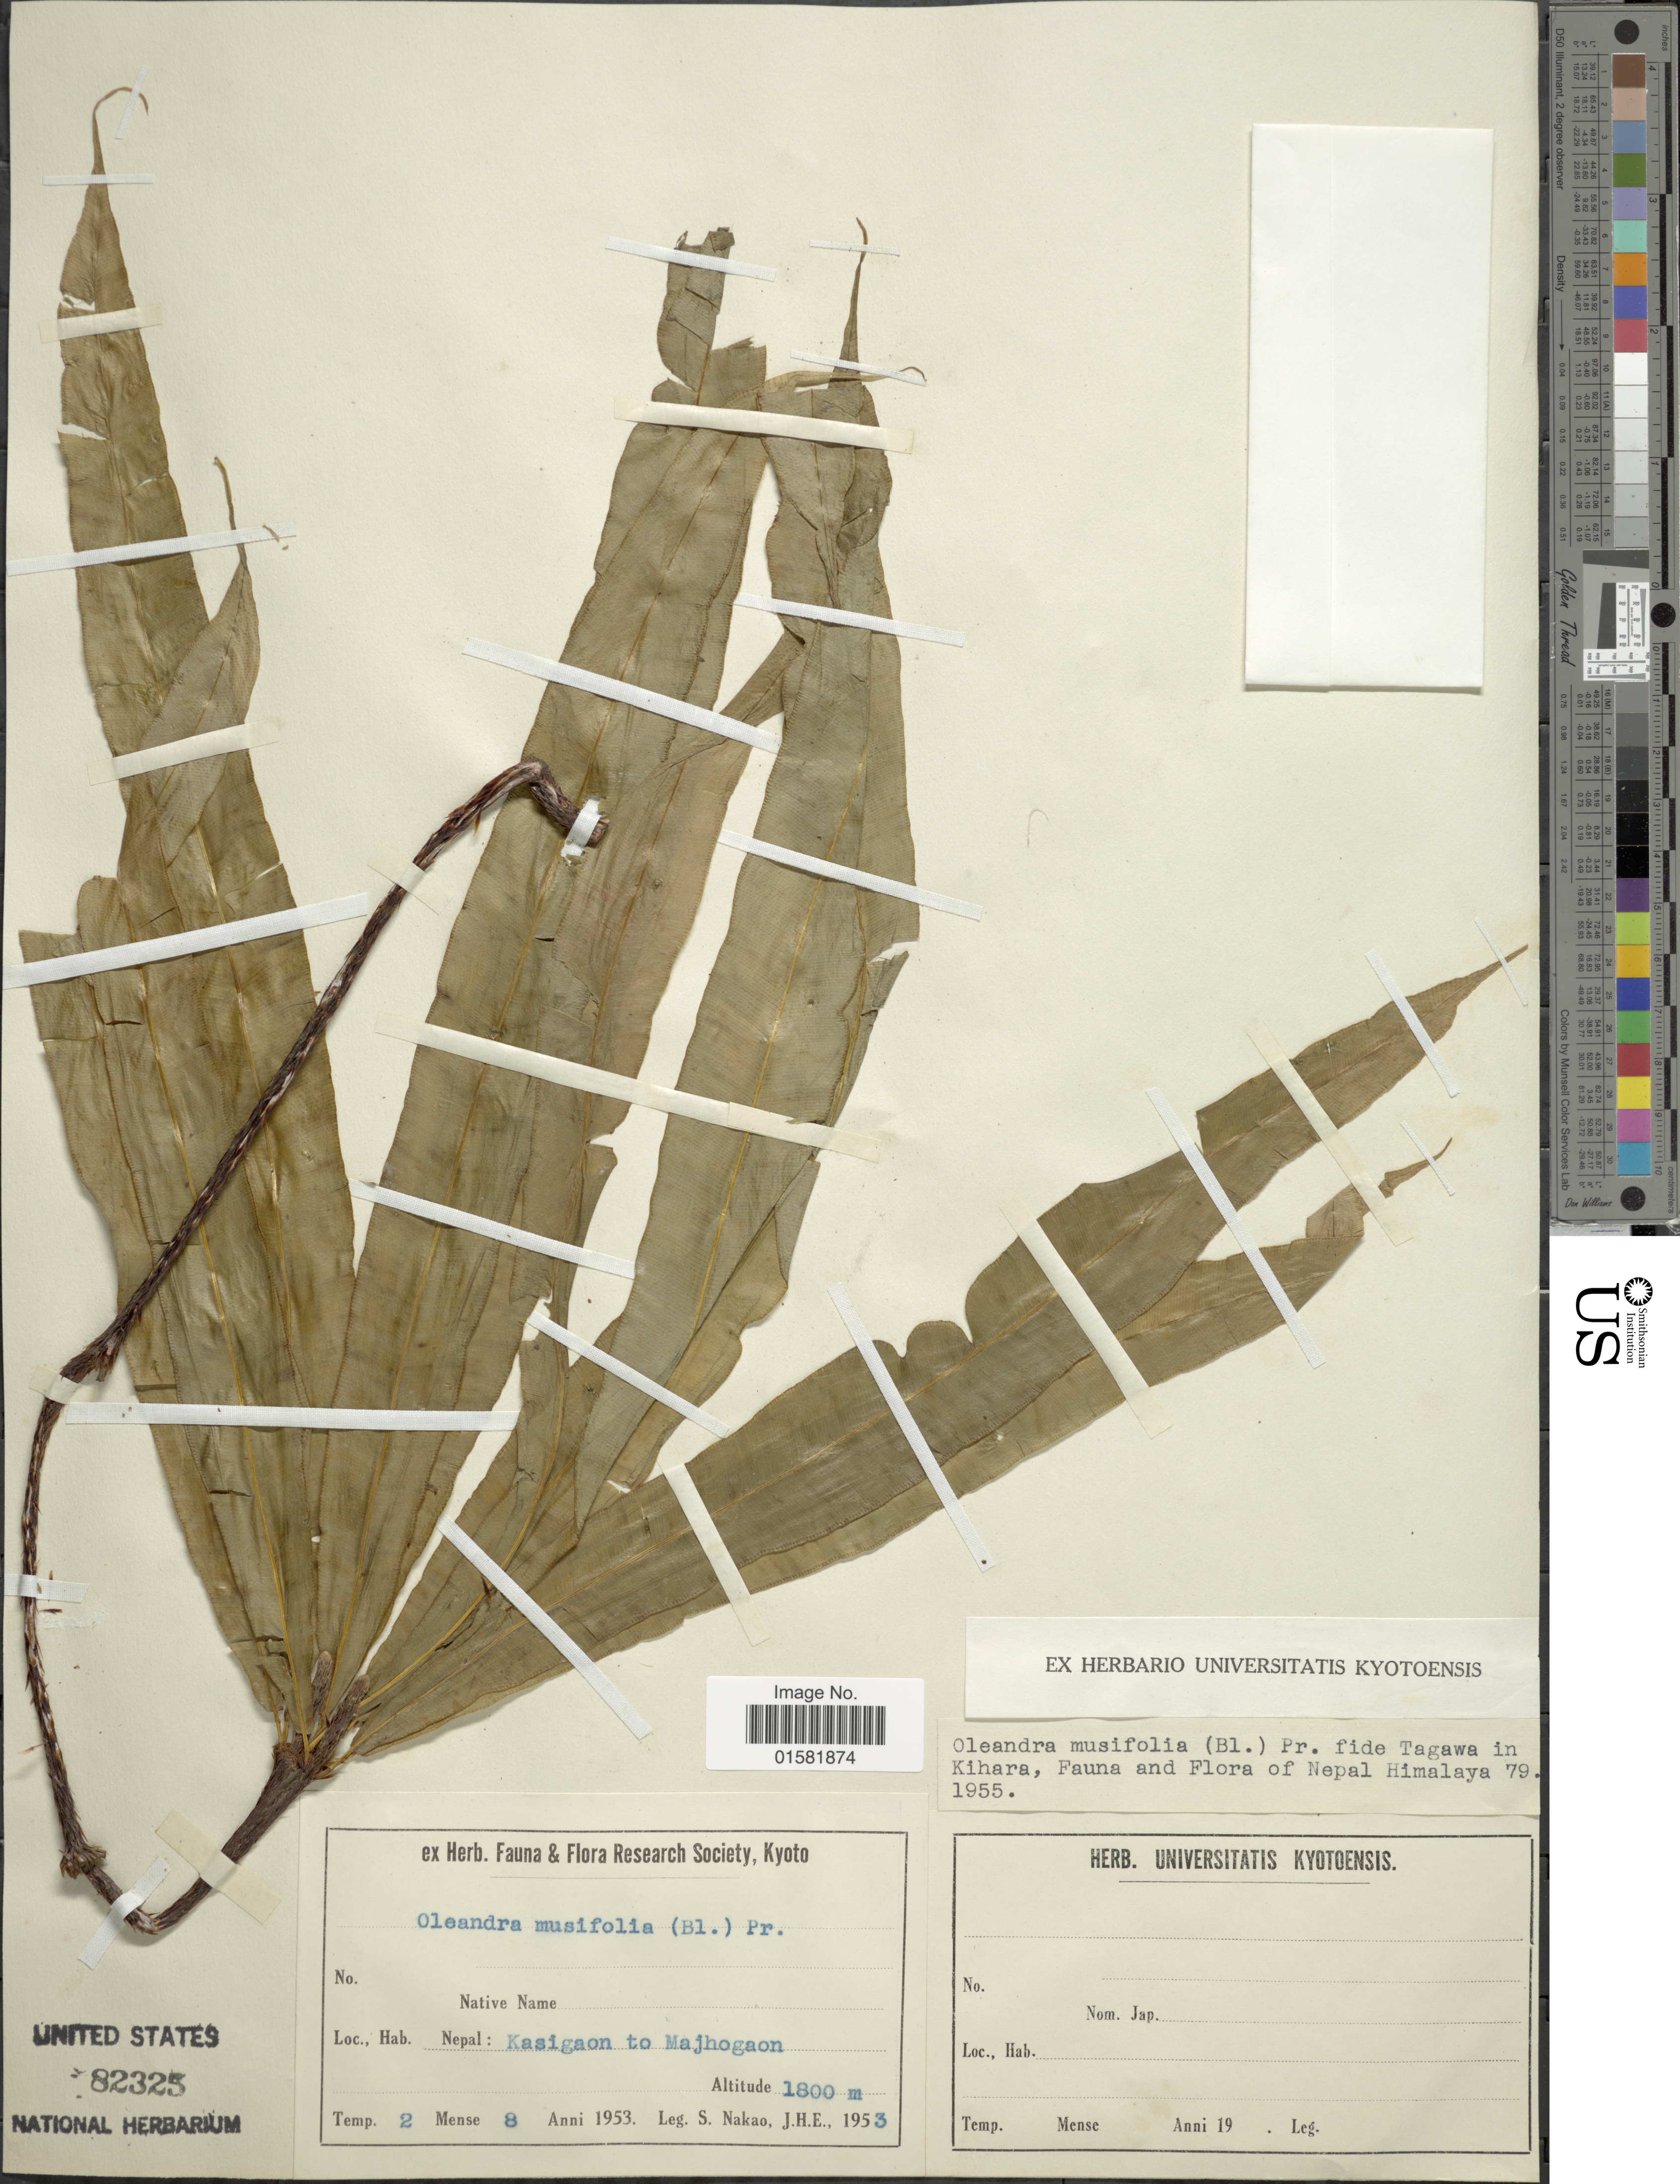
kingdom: Plantae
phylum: Tracheophyta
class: Polypodiopsida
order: Polypodiales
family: Oleandraceae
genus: Oleandra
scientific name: Oleandra musifolia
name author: (Bedd.) C. Presl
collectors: S. Nakao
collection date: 1953-08-02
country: Nepal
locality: Nepal, Kasigaon to Majhogaon.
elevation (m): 1800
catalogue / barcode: US 82325